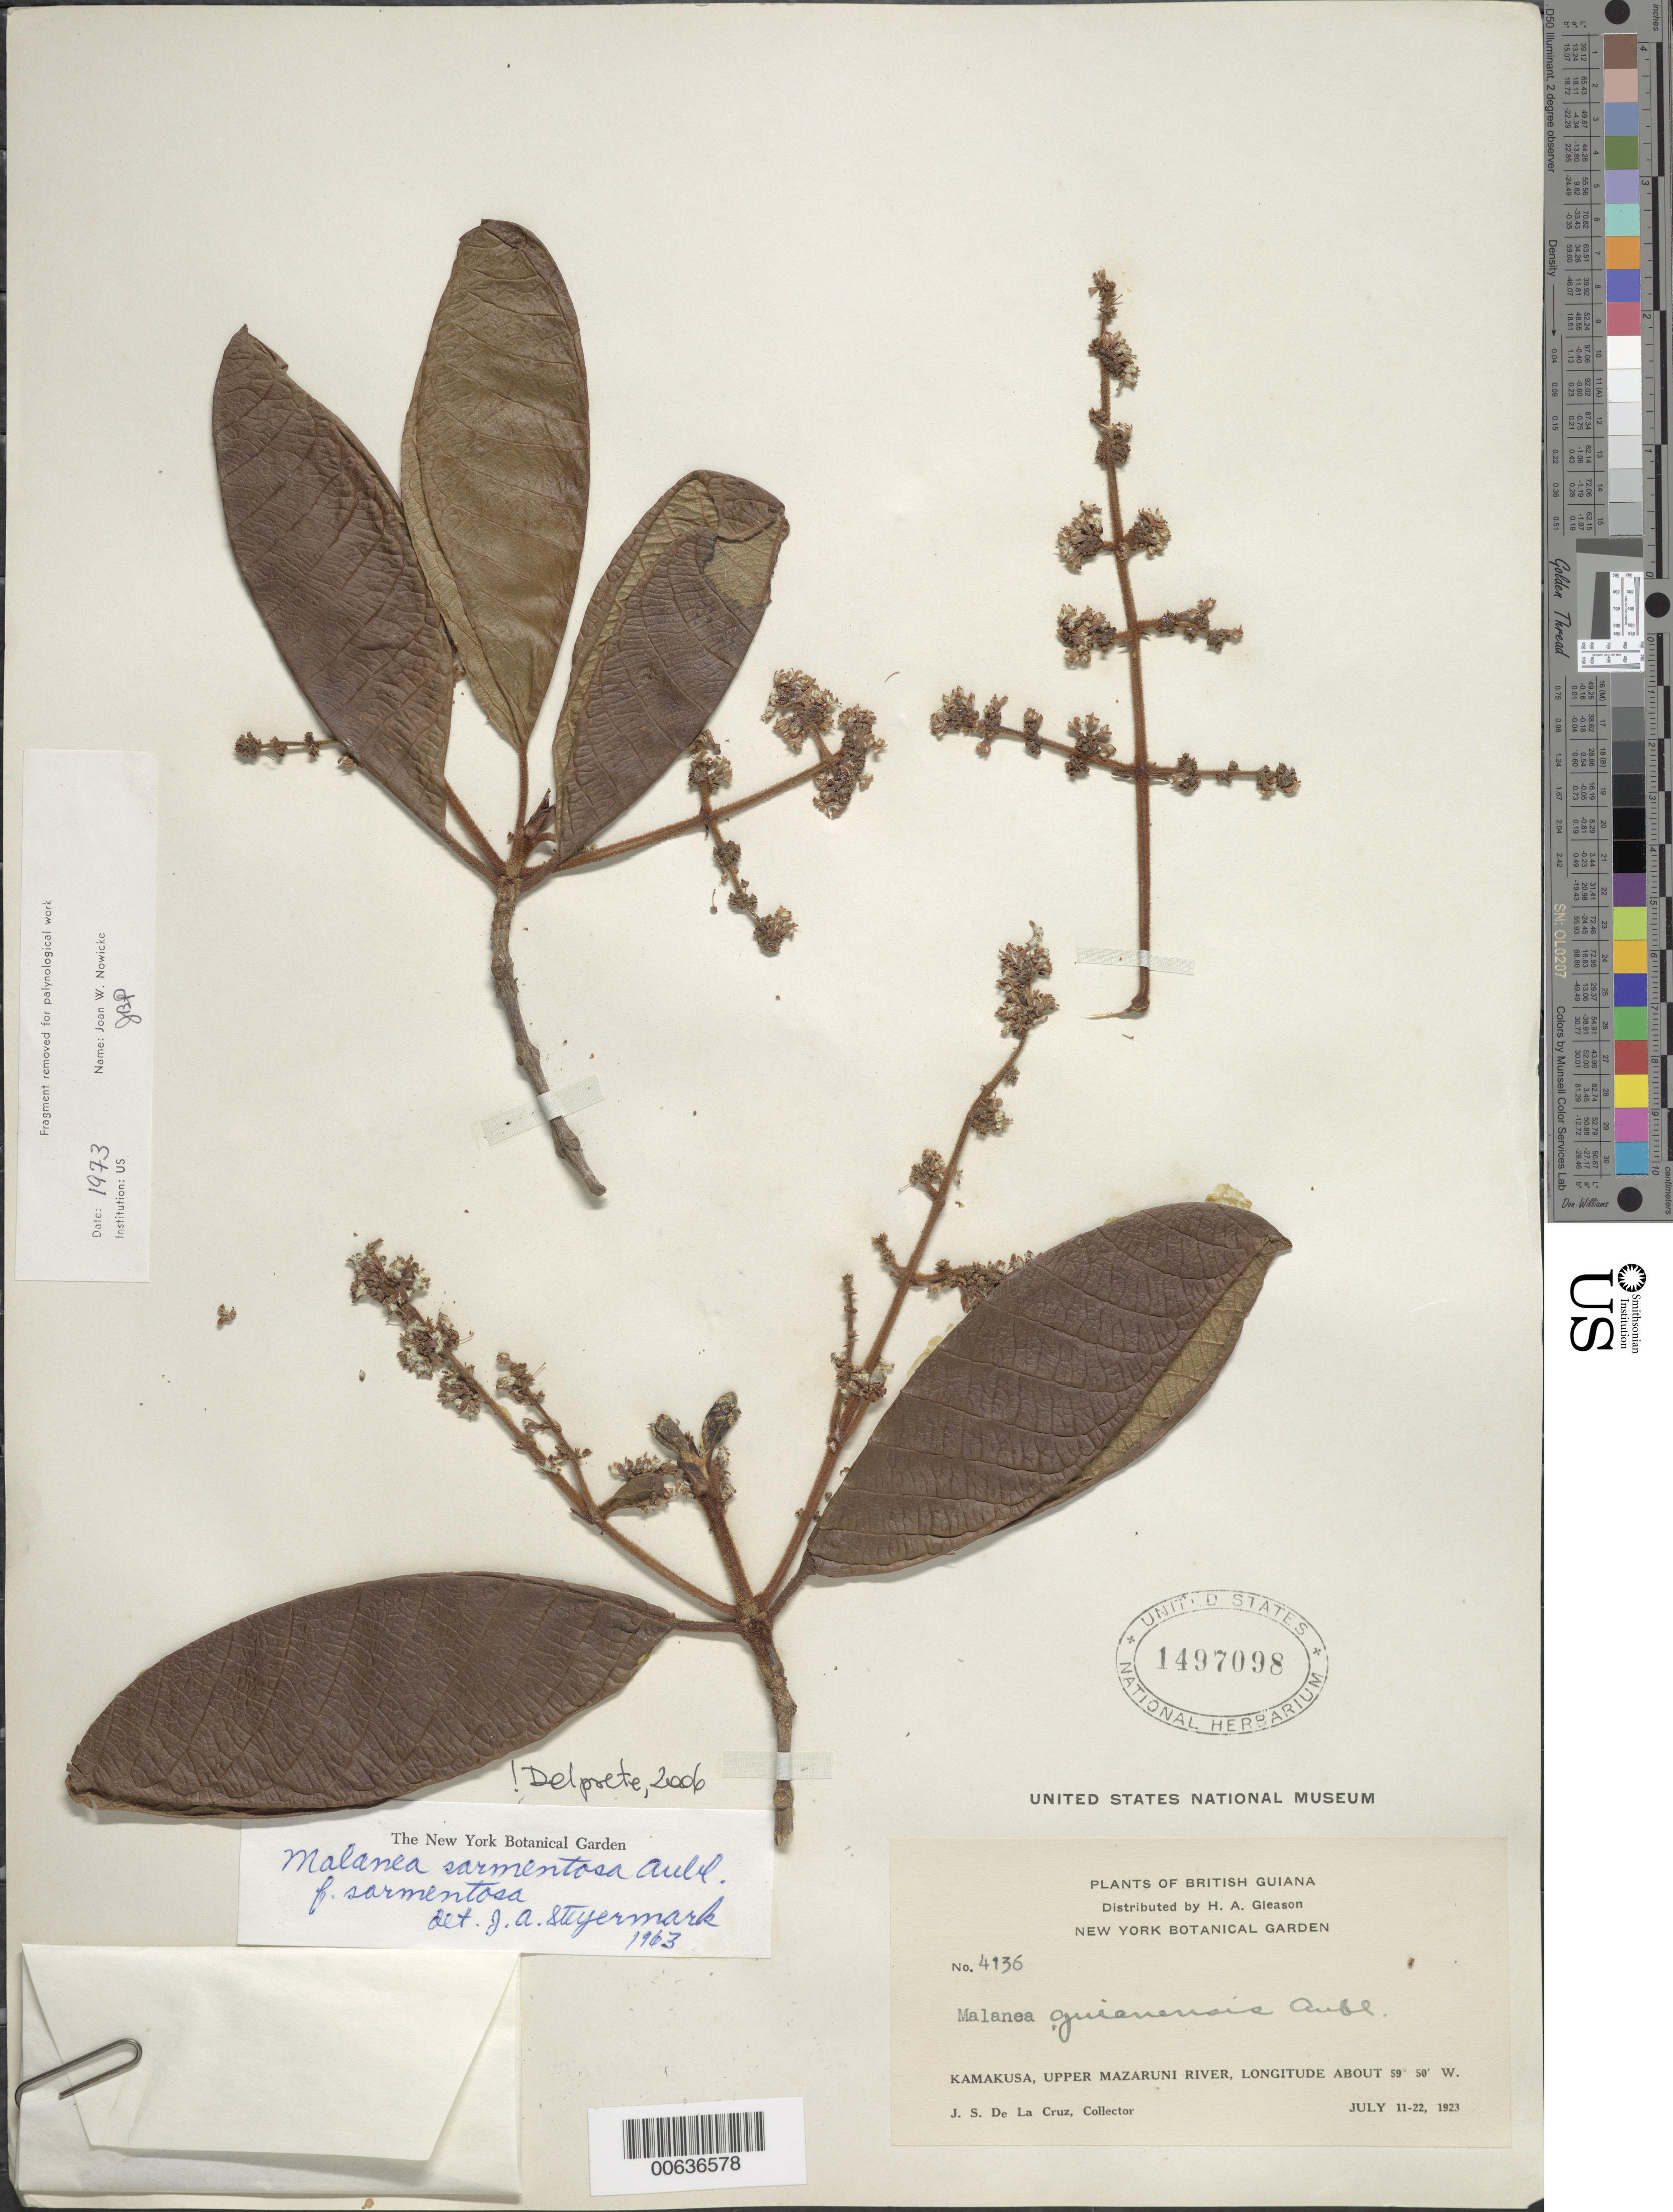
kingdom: Plantae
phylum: Tracheophyta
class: Magnoliopsida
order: Gentianales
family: Rubiaceae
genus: Malanea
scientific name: Malanea sarmentosa f. sarmentosa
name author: Aubl.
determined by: Delprete, P. G., Herb. de Guyane Cay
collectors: J. S. de la Cruz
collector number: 4136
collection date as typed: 11-Jul-23 to 22-Jul-23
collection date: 1923-07-11/1923-07-22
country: Guyana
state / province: Cuyuni-Mazaruni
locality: Kamakusa, Upper Mazaruni R.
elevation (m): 100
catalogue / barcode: US 1497098